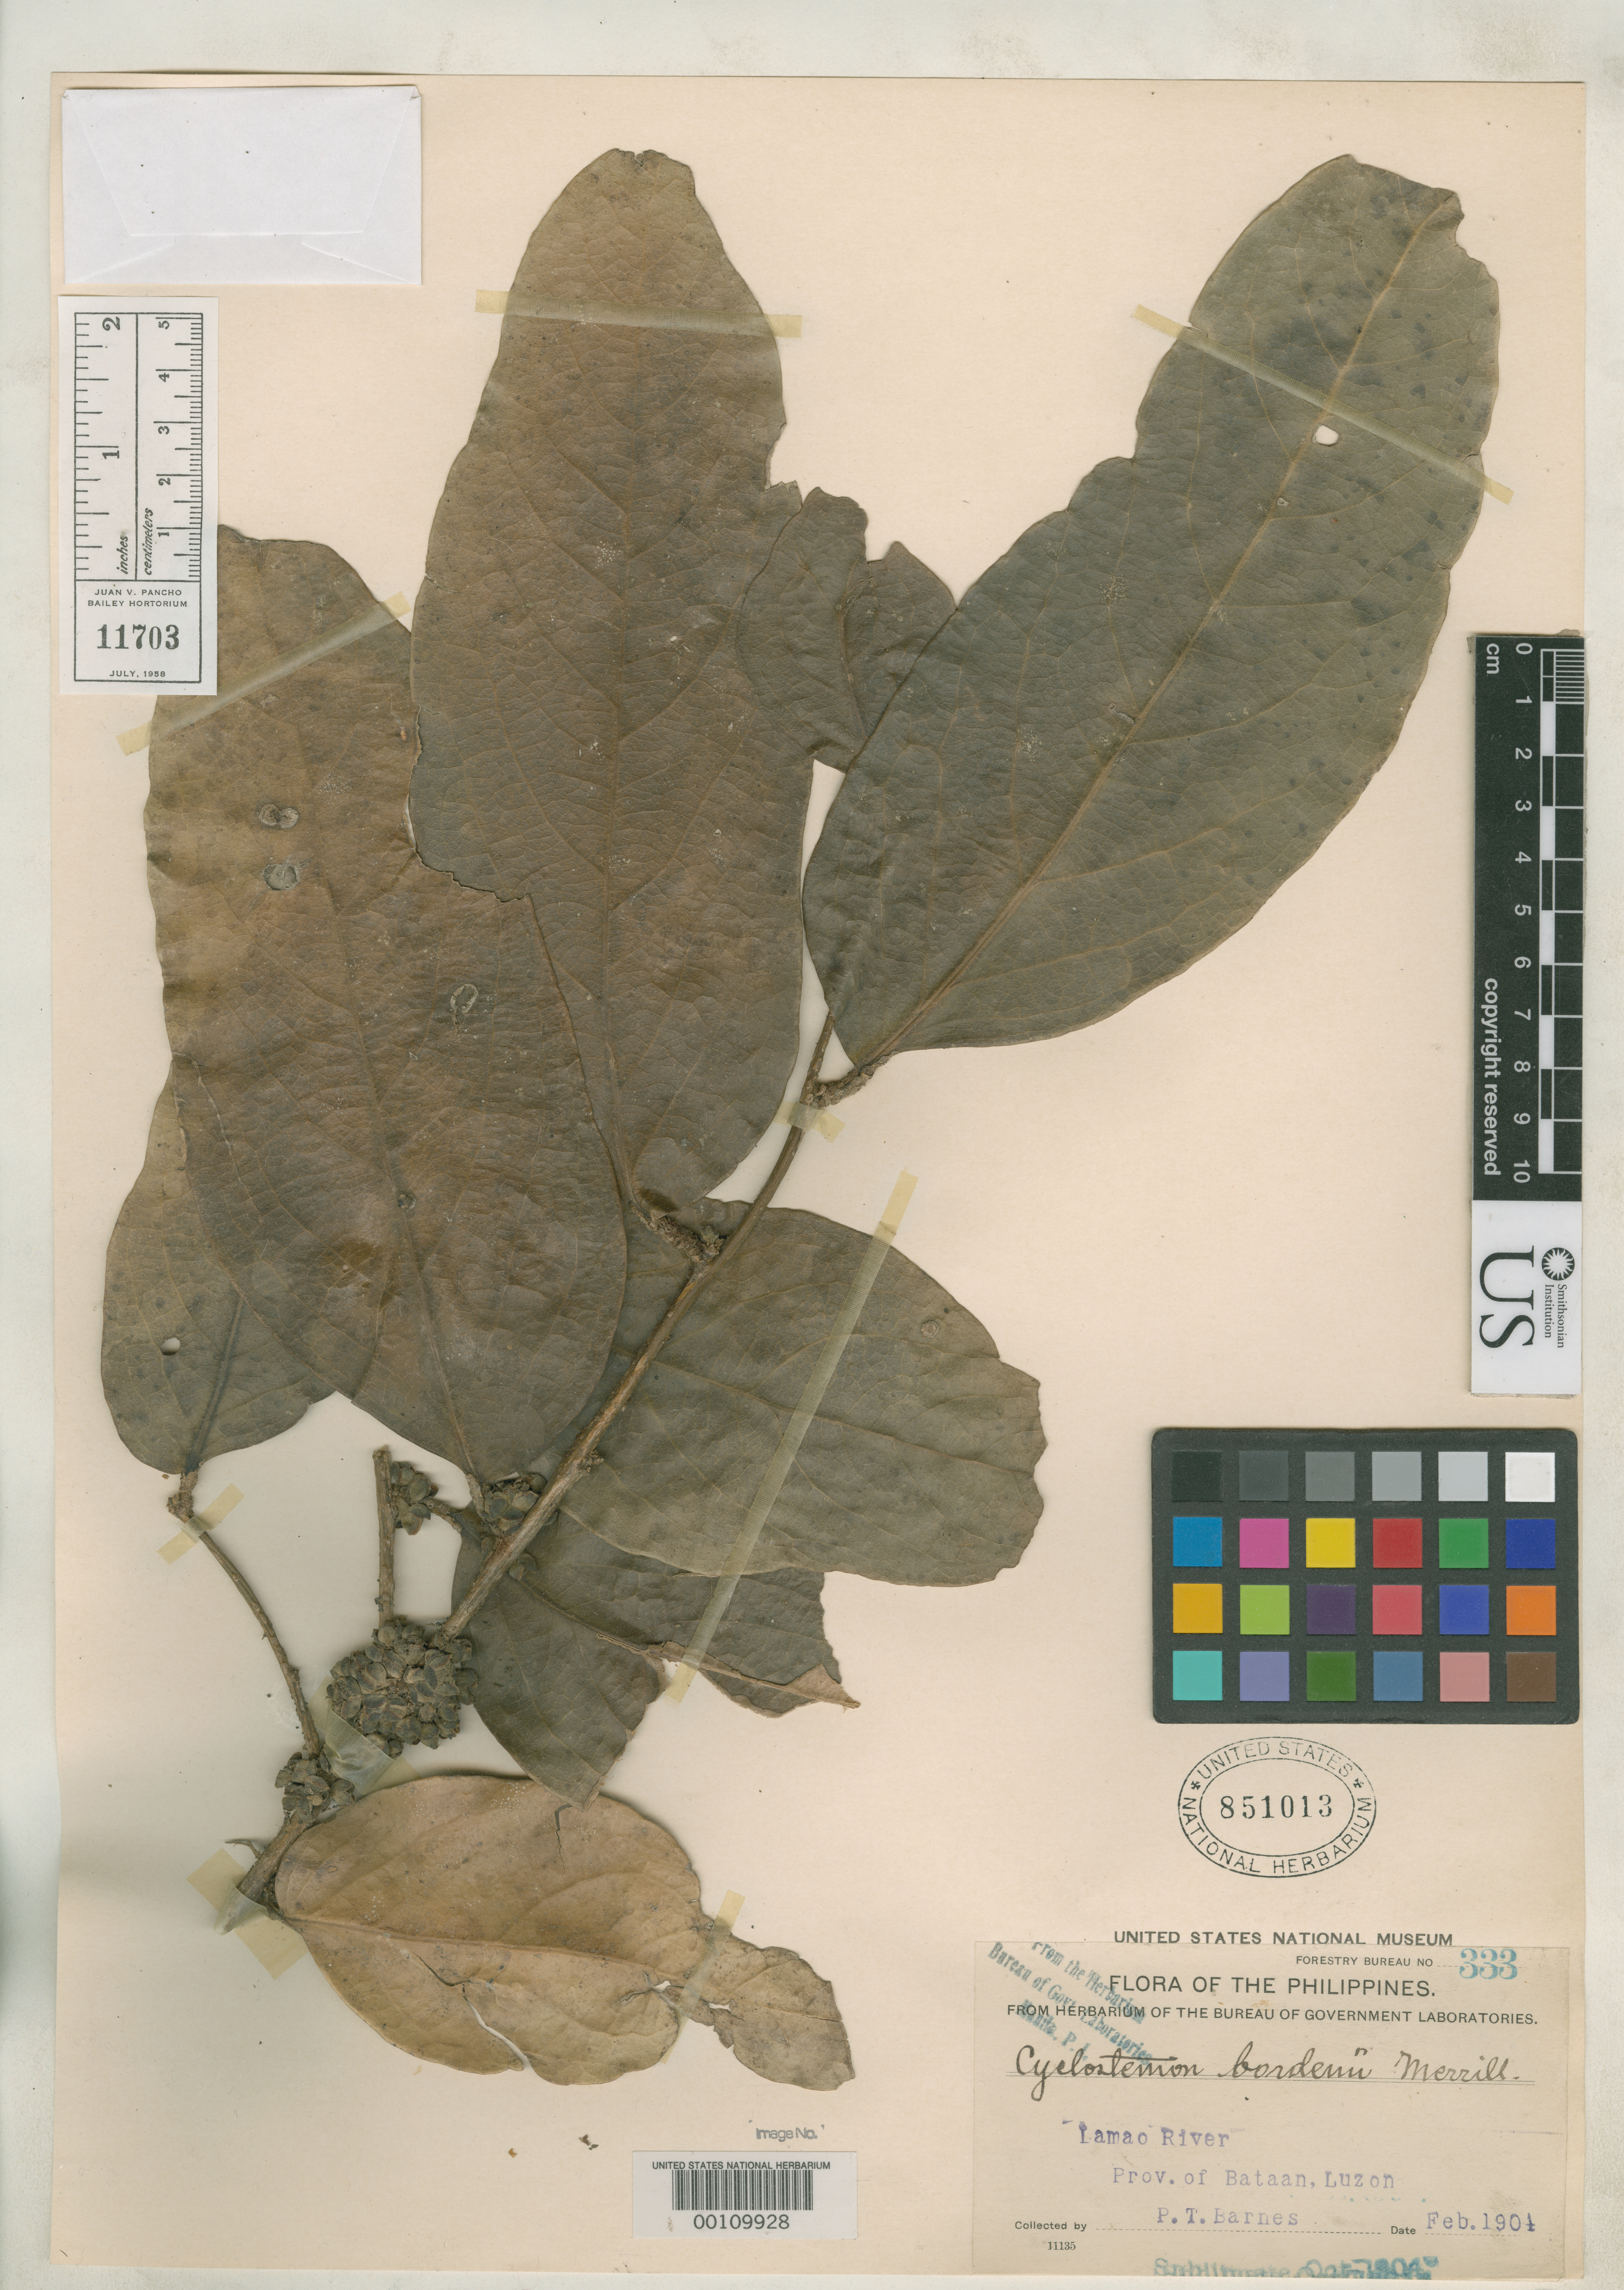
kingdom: Plantae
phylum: Tracheophyta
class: Magnoliopsida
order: Malpighiales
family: Putranjivaceae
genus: Cyclostemon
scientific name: Cyclostemon bordenii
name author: Merr.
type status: Isotype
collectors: P. Barnes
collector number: Bur. Sci. 333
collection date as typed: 1904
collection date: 1904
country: Philippines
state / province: Central Luzon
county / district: Bataan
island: Luzon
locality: Lamao River.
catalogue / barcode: US 851013